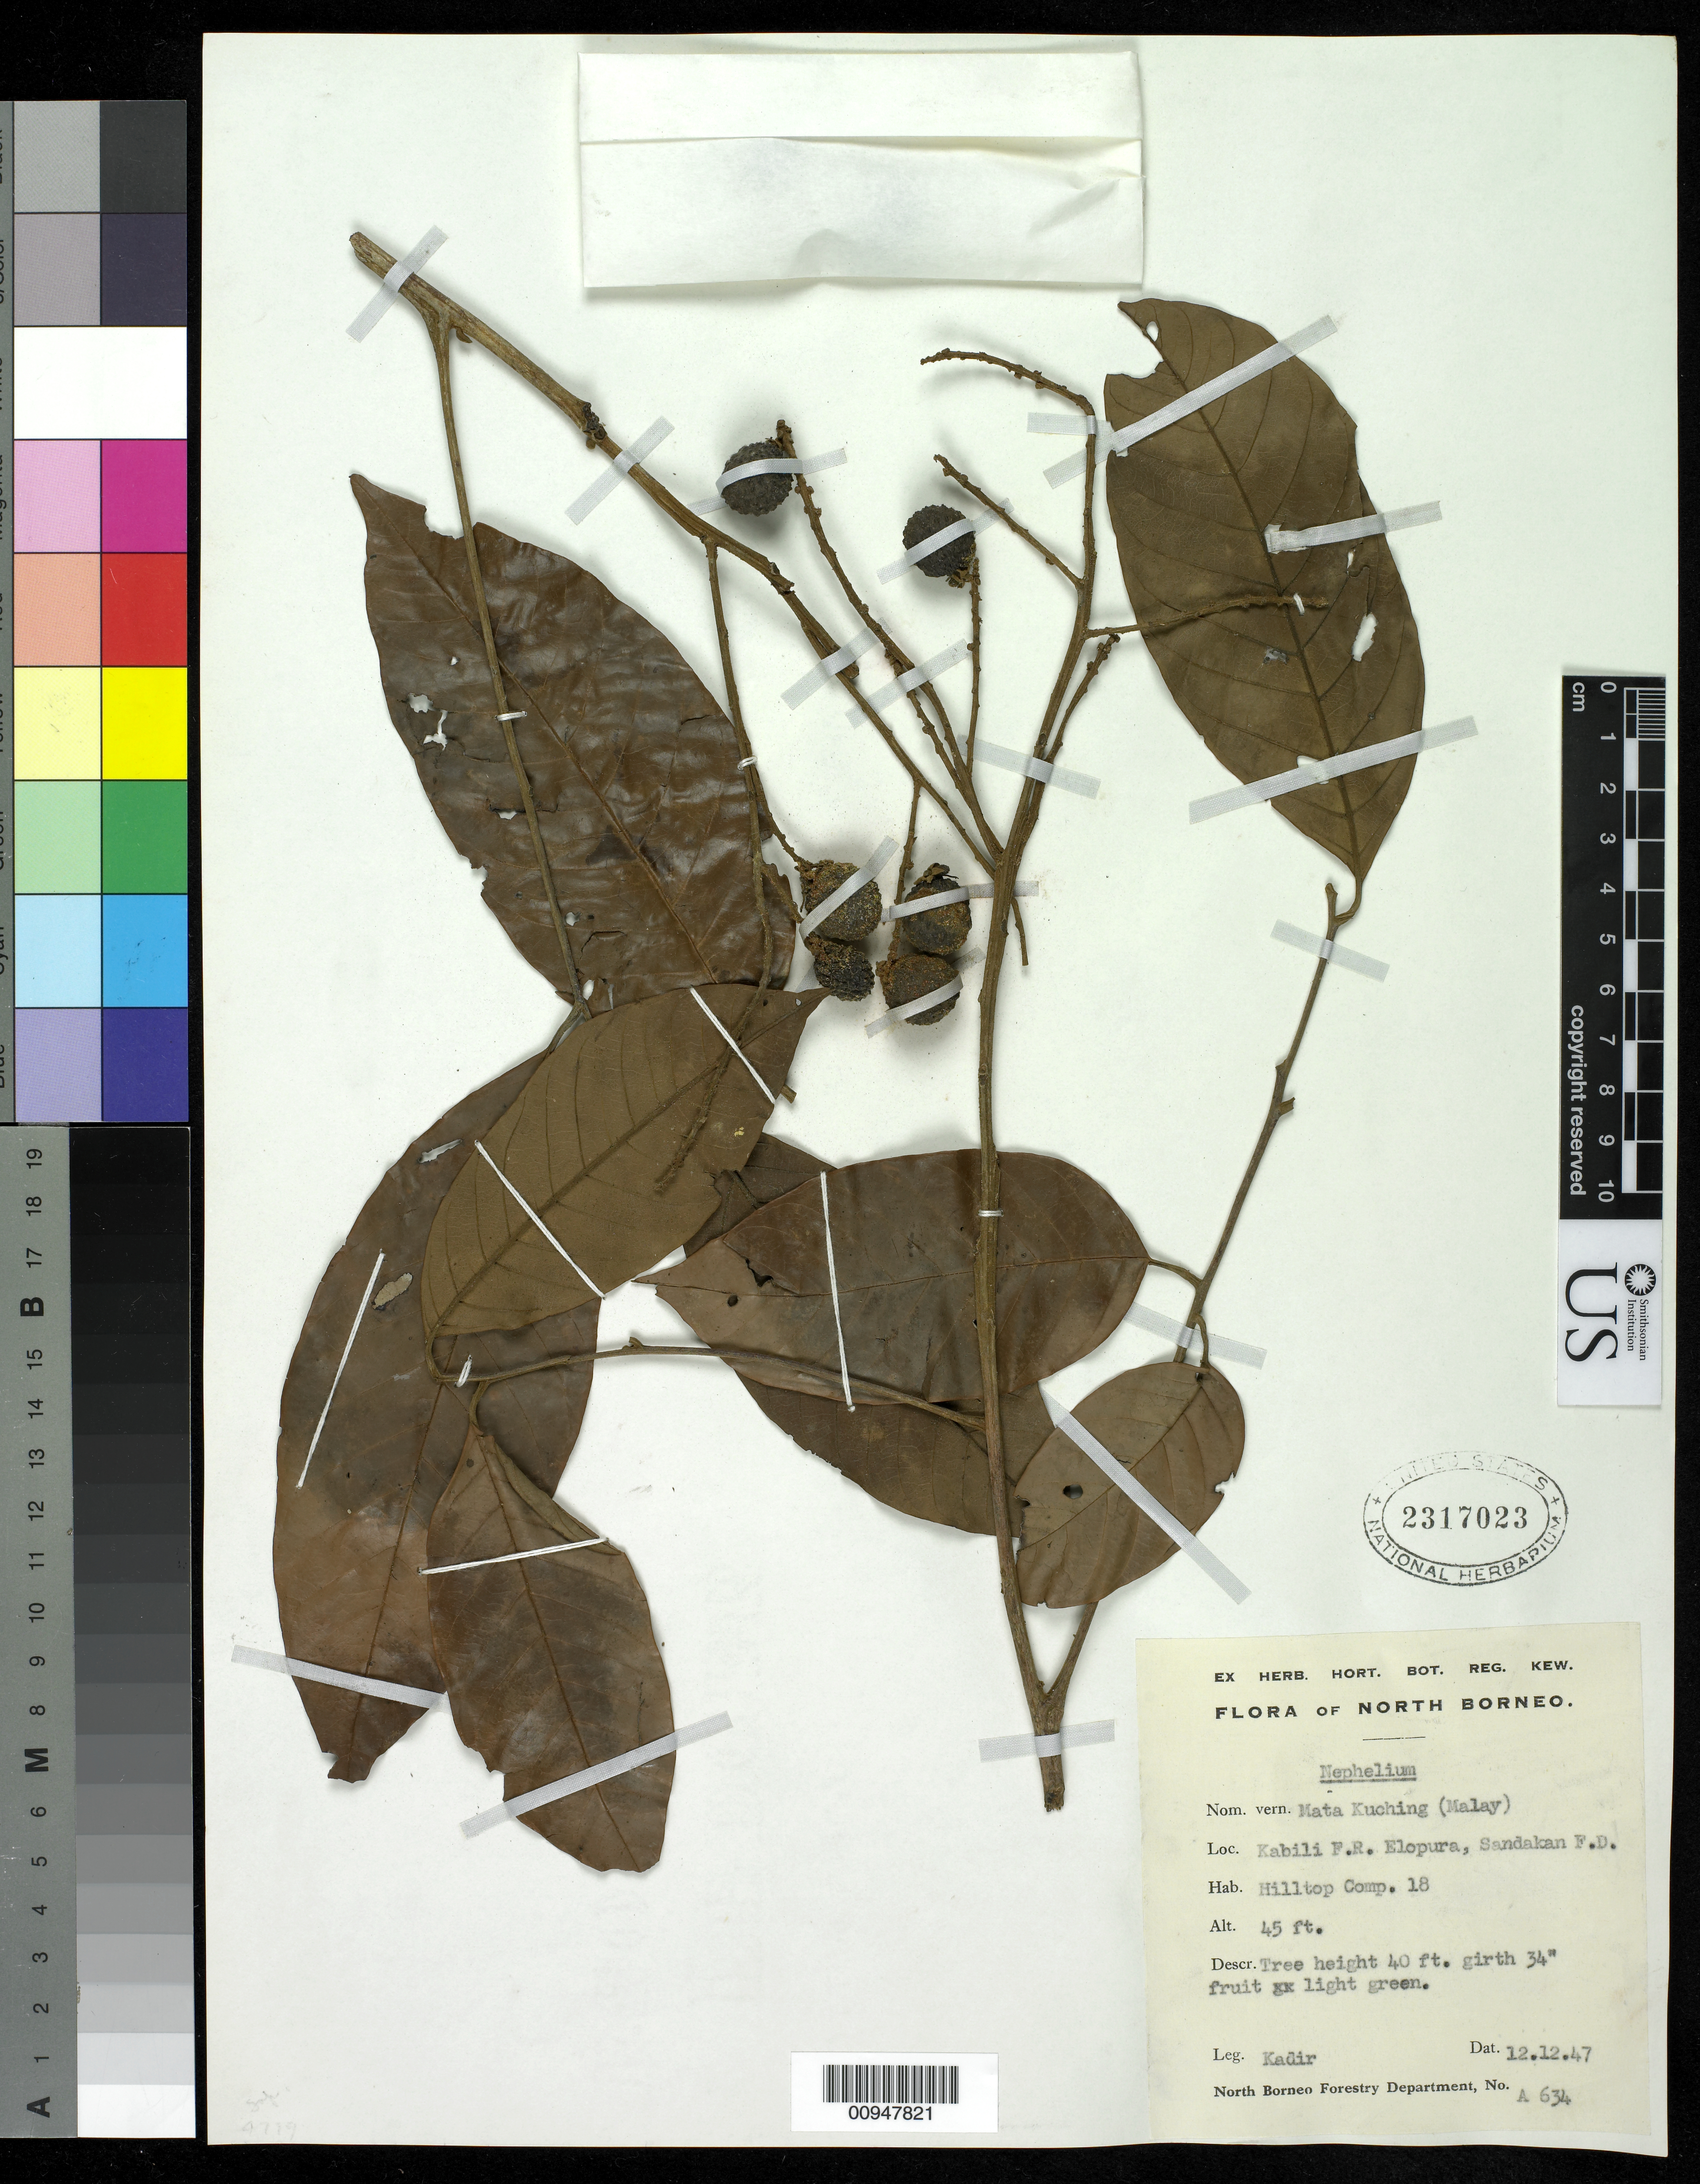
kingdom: Plantae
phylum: Tracheophyta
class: Magnoliopsida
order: Sapindales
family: Sapindaceae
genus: Nephelium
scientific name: Nephelium sp.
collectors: Kadir Bin Abdul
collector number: A 634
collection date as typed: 12 Dec 1947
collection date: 1947-12-12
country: Malaysia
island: Borneo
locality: Kabili F. R. Elopura, Sandakan F.D.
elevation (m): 14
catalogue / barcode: US 2317023